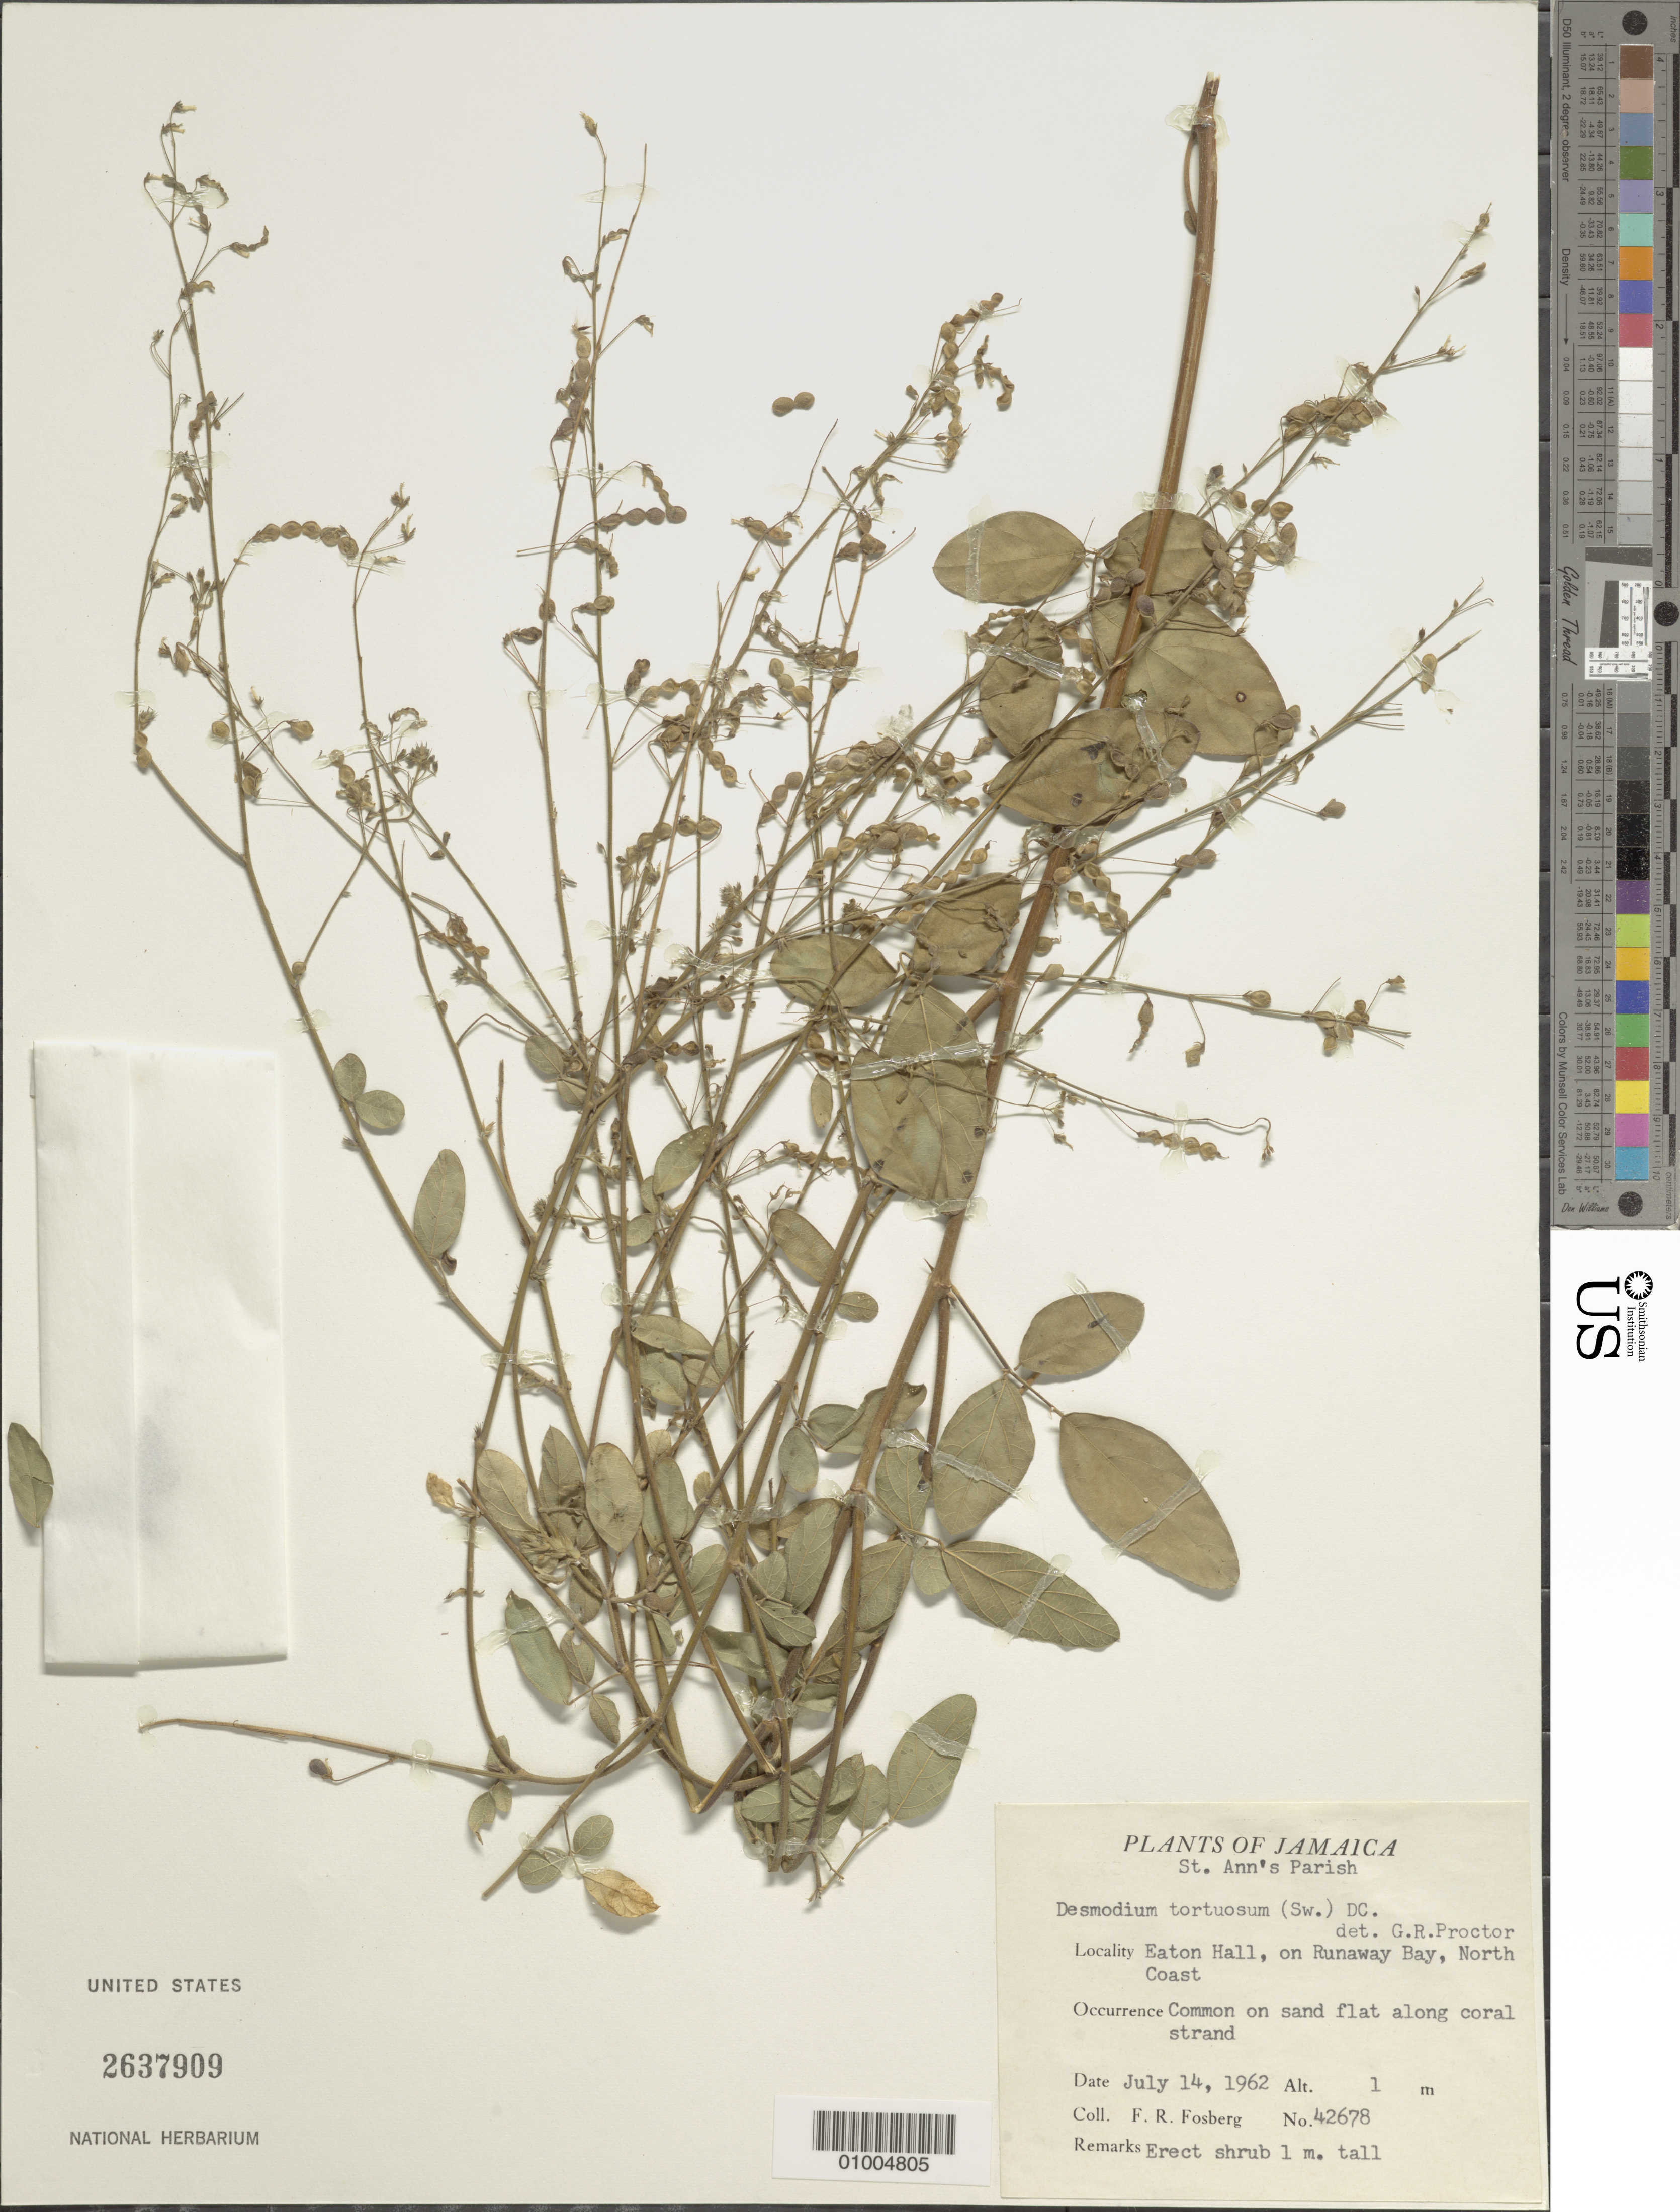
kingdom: Plantae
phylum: Tracheophyta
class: Magnoliopsida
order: Fabales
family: Fabaceae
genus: Desmodium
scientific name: Desmodium tortuosum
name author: (Sw.) DC.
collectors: F. R. Fosberg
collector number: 42678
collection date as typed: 14 Jul 1962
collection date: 1962-07-14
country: Jamaica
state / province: Saint Ann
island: Jamaica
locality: Eaton Hall, on Runaway Bay, N coast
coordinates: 0 N, 0 E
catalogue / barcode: US 2637909